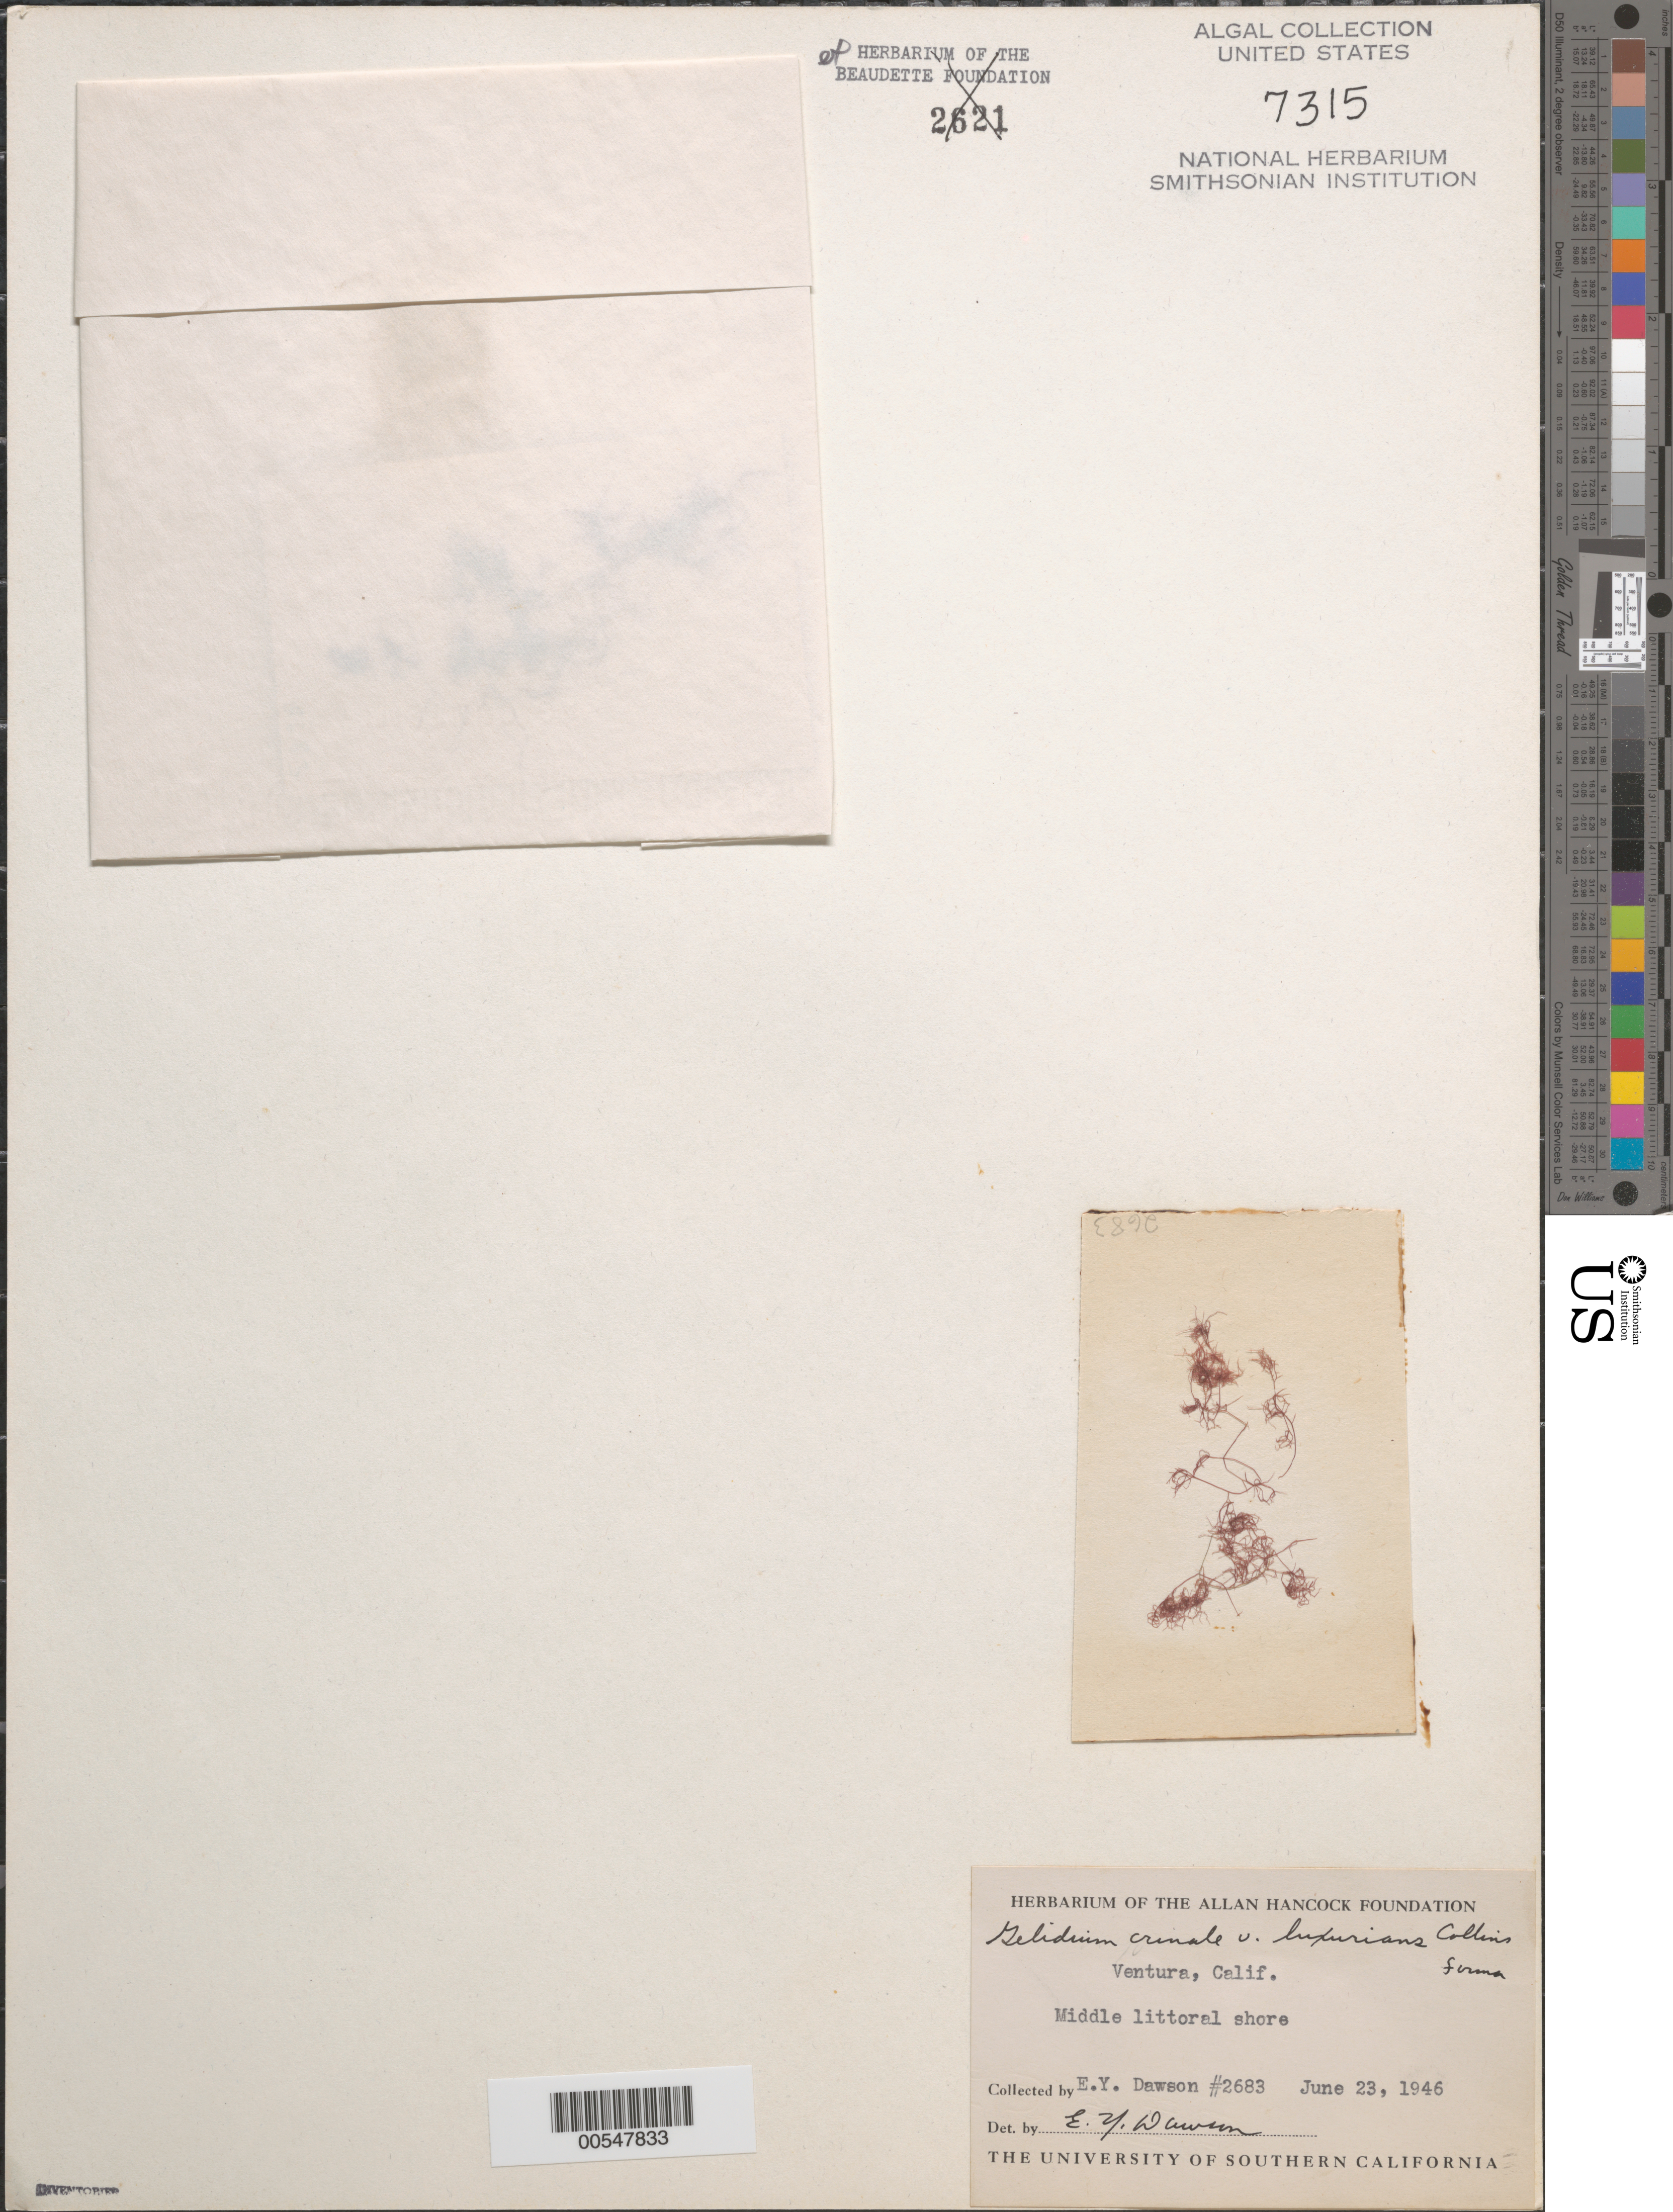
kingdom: Plantae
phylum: Rhodophyta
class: Florideophyceae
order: Gelidiales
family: Gelidiaceae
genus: Gelidium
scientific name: Gelidium crinale var. luxurians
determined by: Dawson, E. Y.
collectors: E. Y. Dawson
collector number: EYD 2683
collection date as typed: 23 Jun 1946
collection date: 1946-06-23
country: United States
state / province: California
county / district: Ventura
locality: Ventura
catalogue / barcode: US 7315